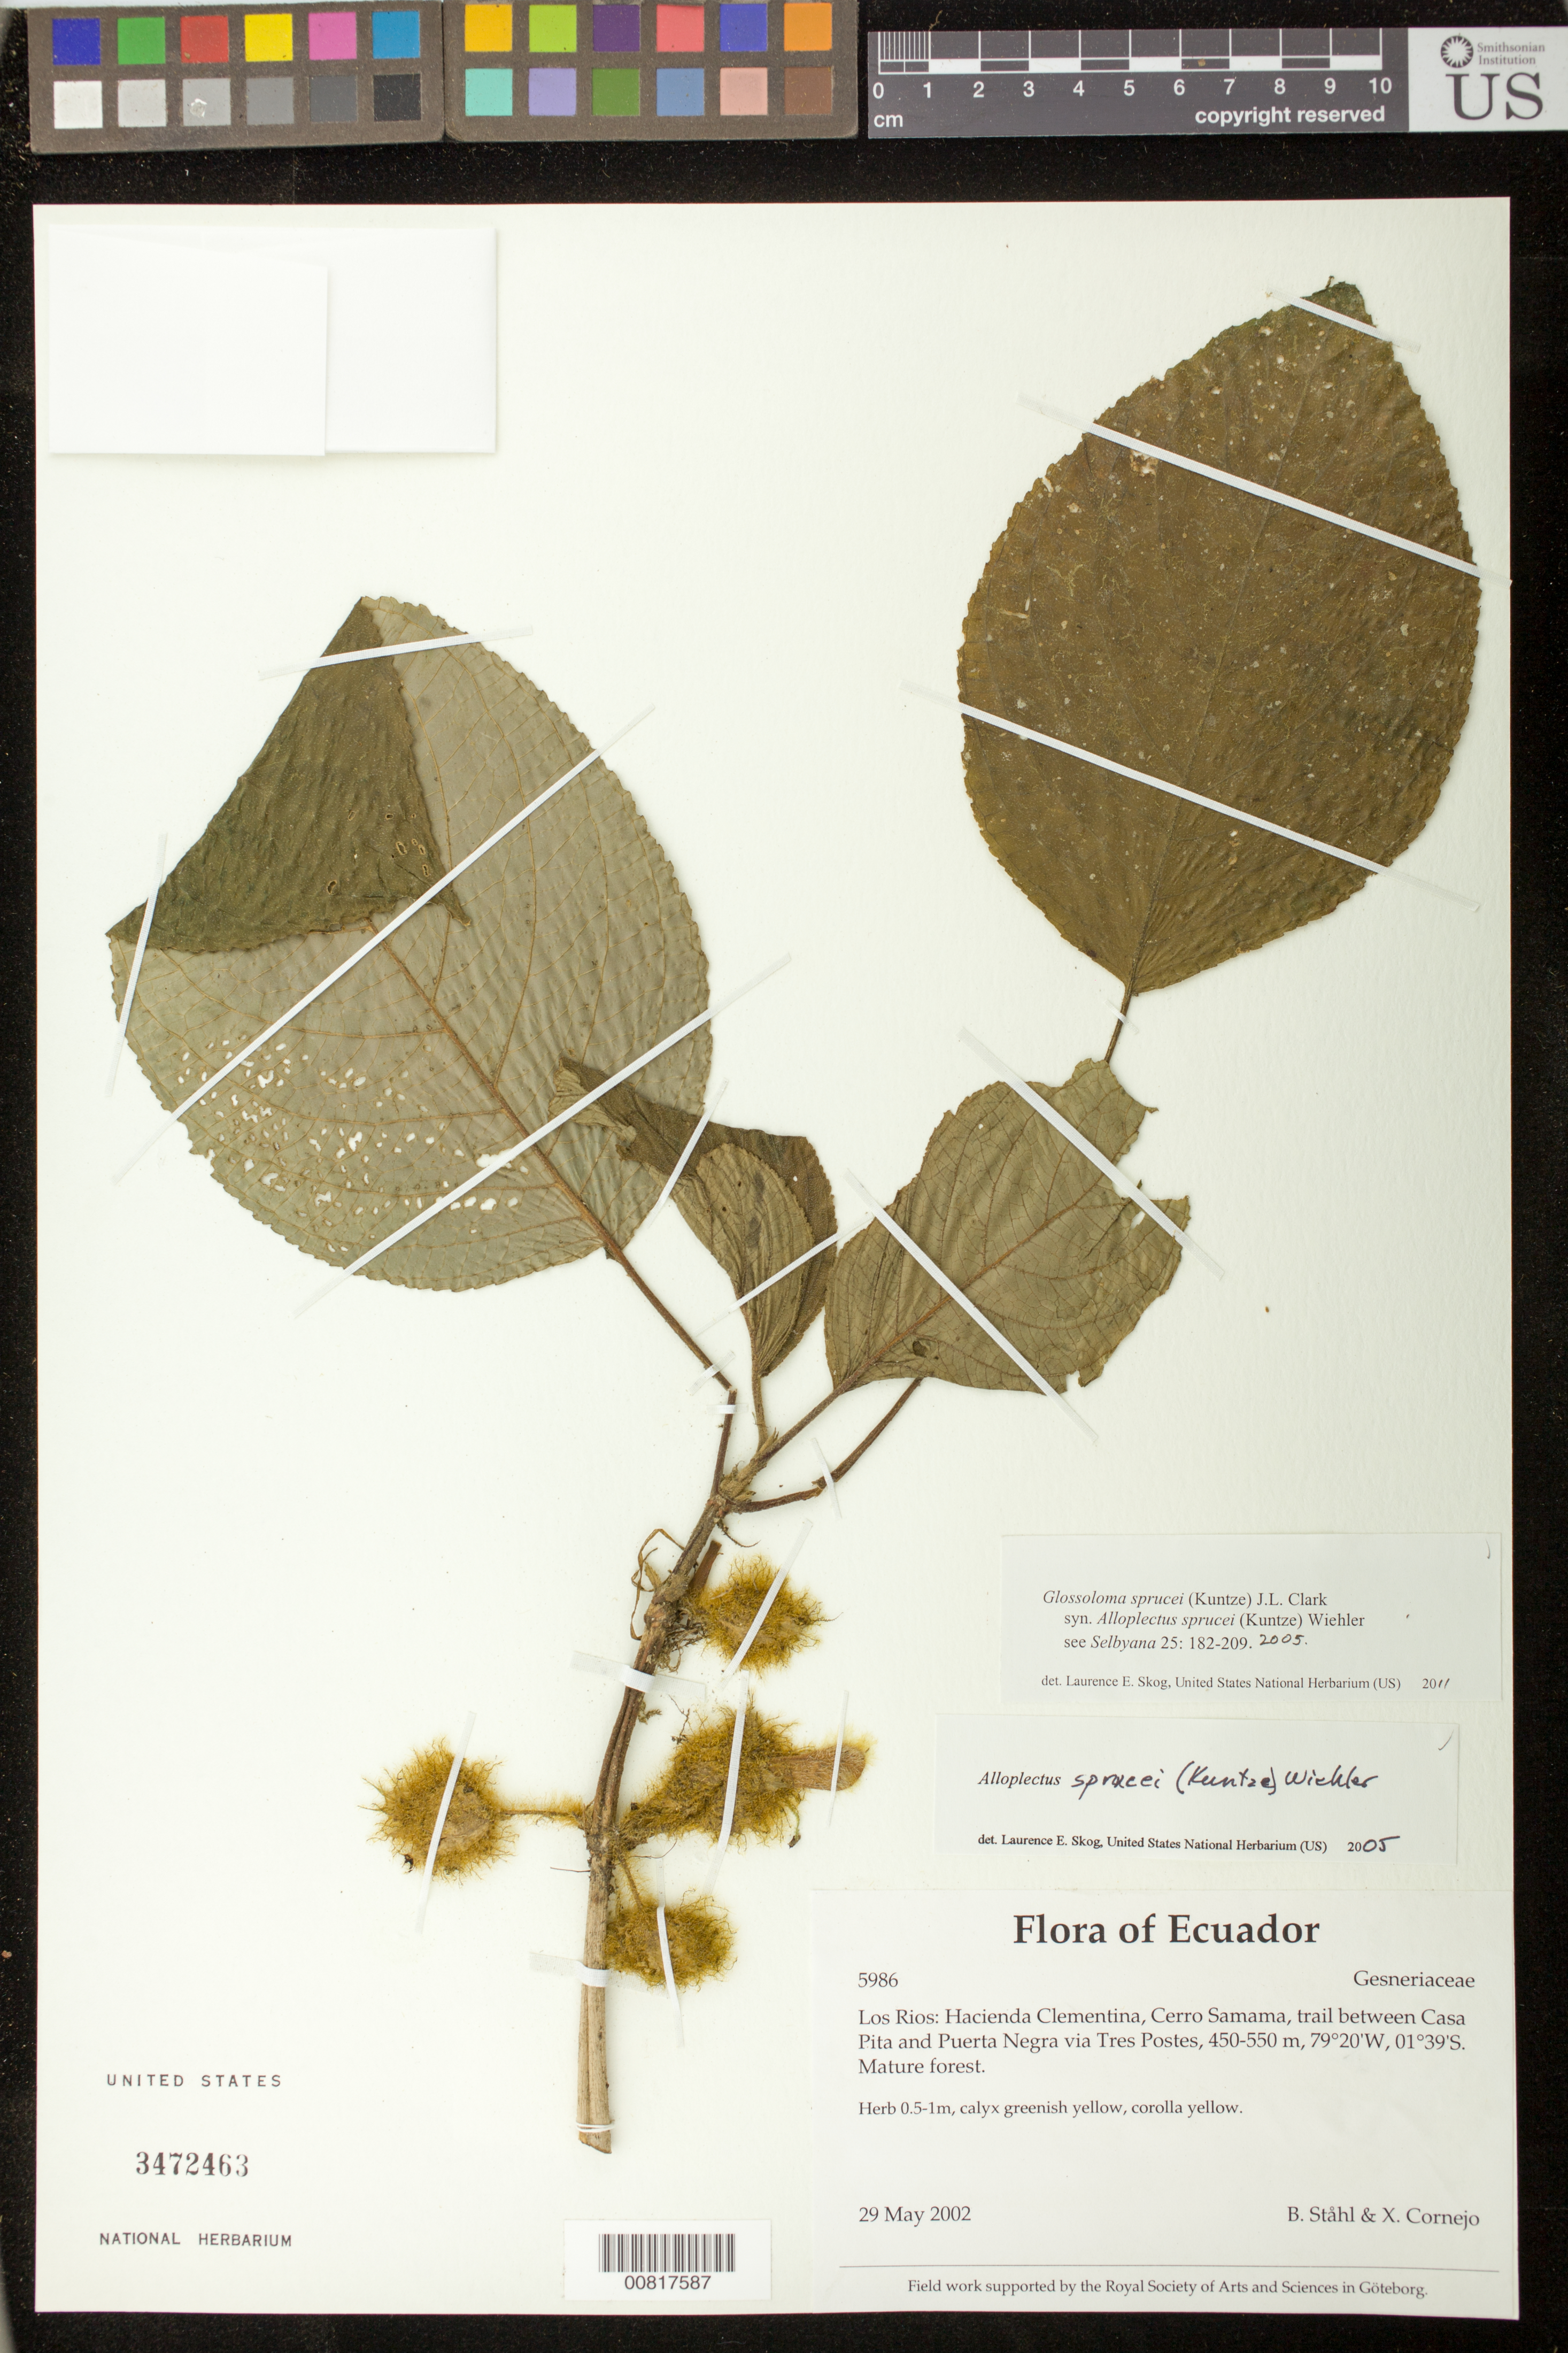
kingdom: Plantae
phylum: Tracheophyta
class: Magnoliopsida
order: Lamiales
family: Gesneriaceae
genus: Glossoloma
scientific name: Glossoloma sprucei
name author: (Kuntze) J.L. Clark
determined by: Skog, Laurence E.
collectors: B. Ståhl & X. F. Cornejo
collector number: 5986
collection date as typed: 29 May 2002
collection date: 2002-05-29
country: Ecuador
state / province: Los Ríos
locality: Los Rios: Hacienda Clementina, Cerro Samama, trail between Casa Pita and Puerto Negra via Tres Postes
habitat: Mature forest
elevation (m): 450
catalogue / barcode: US 3472463